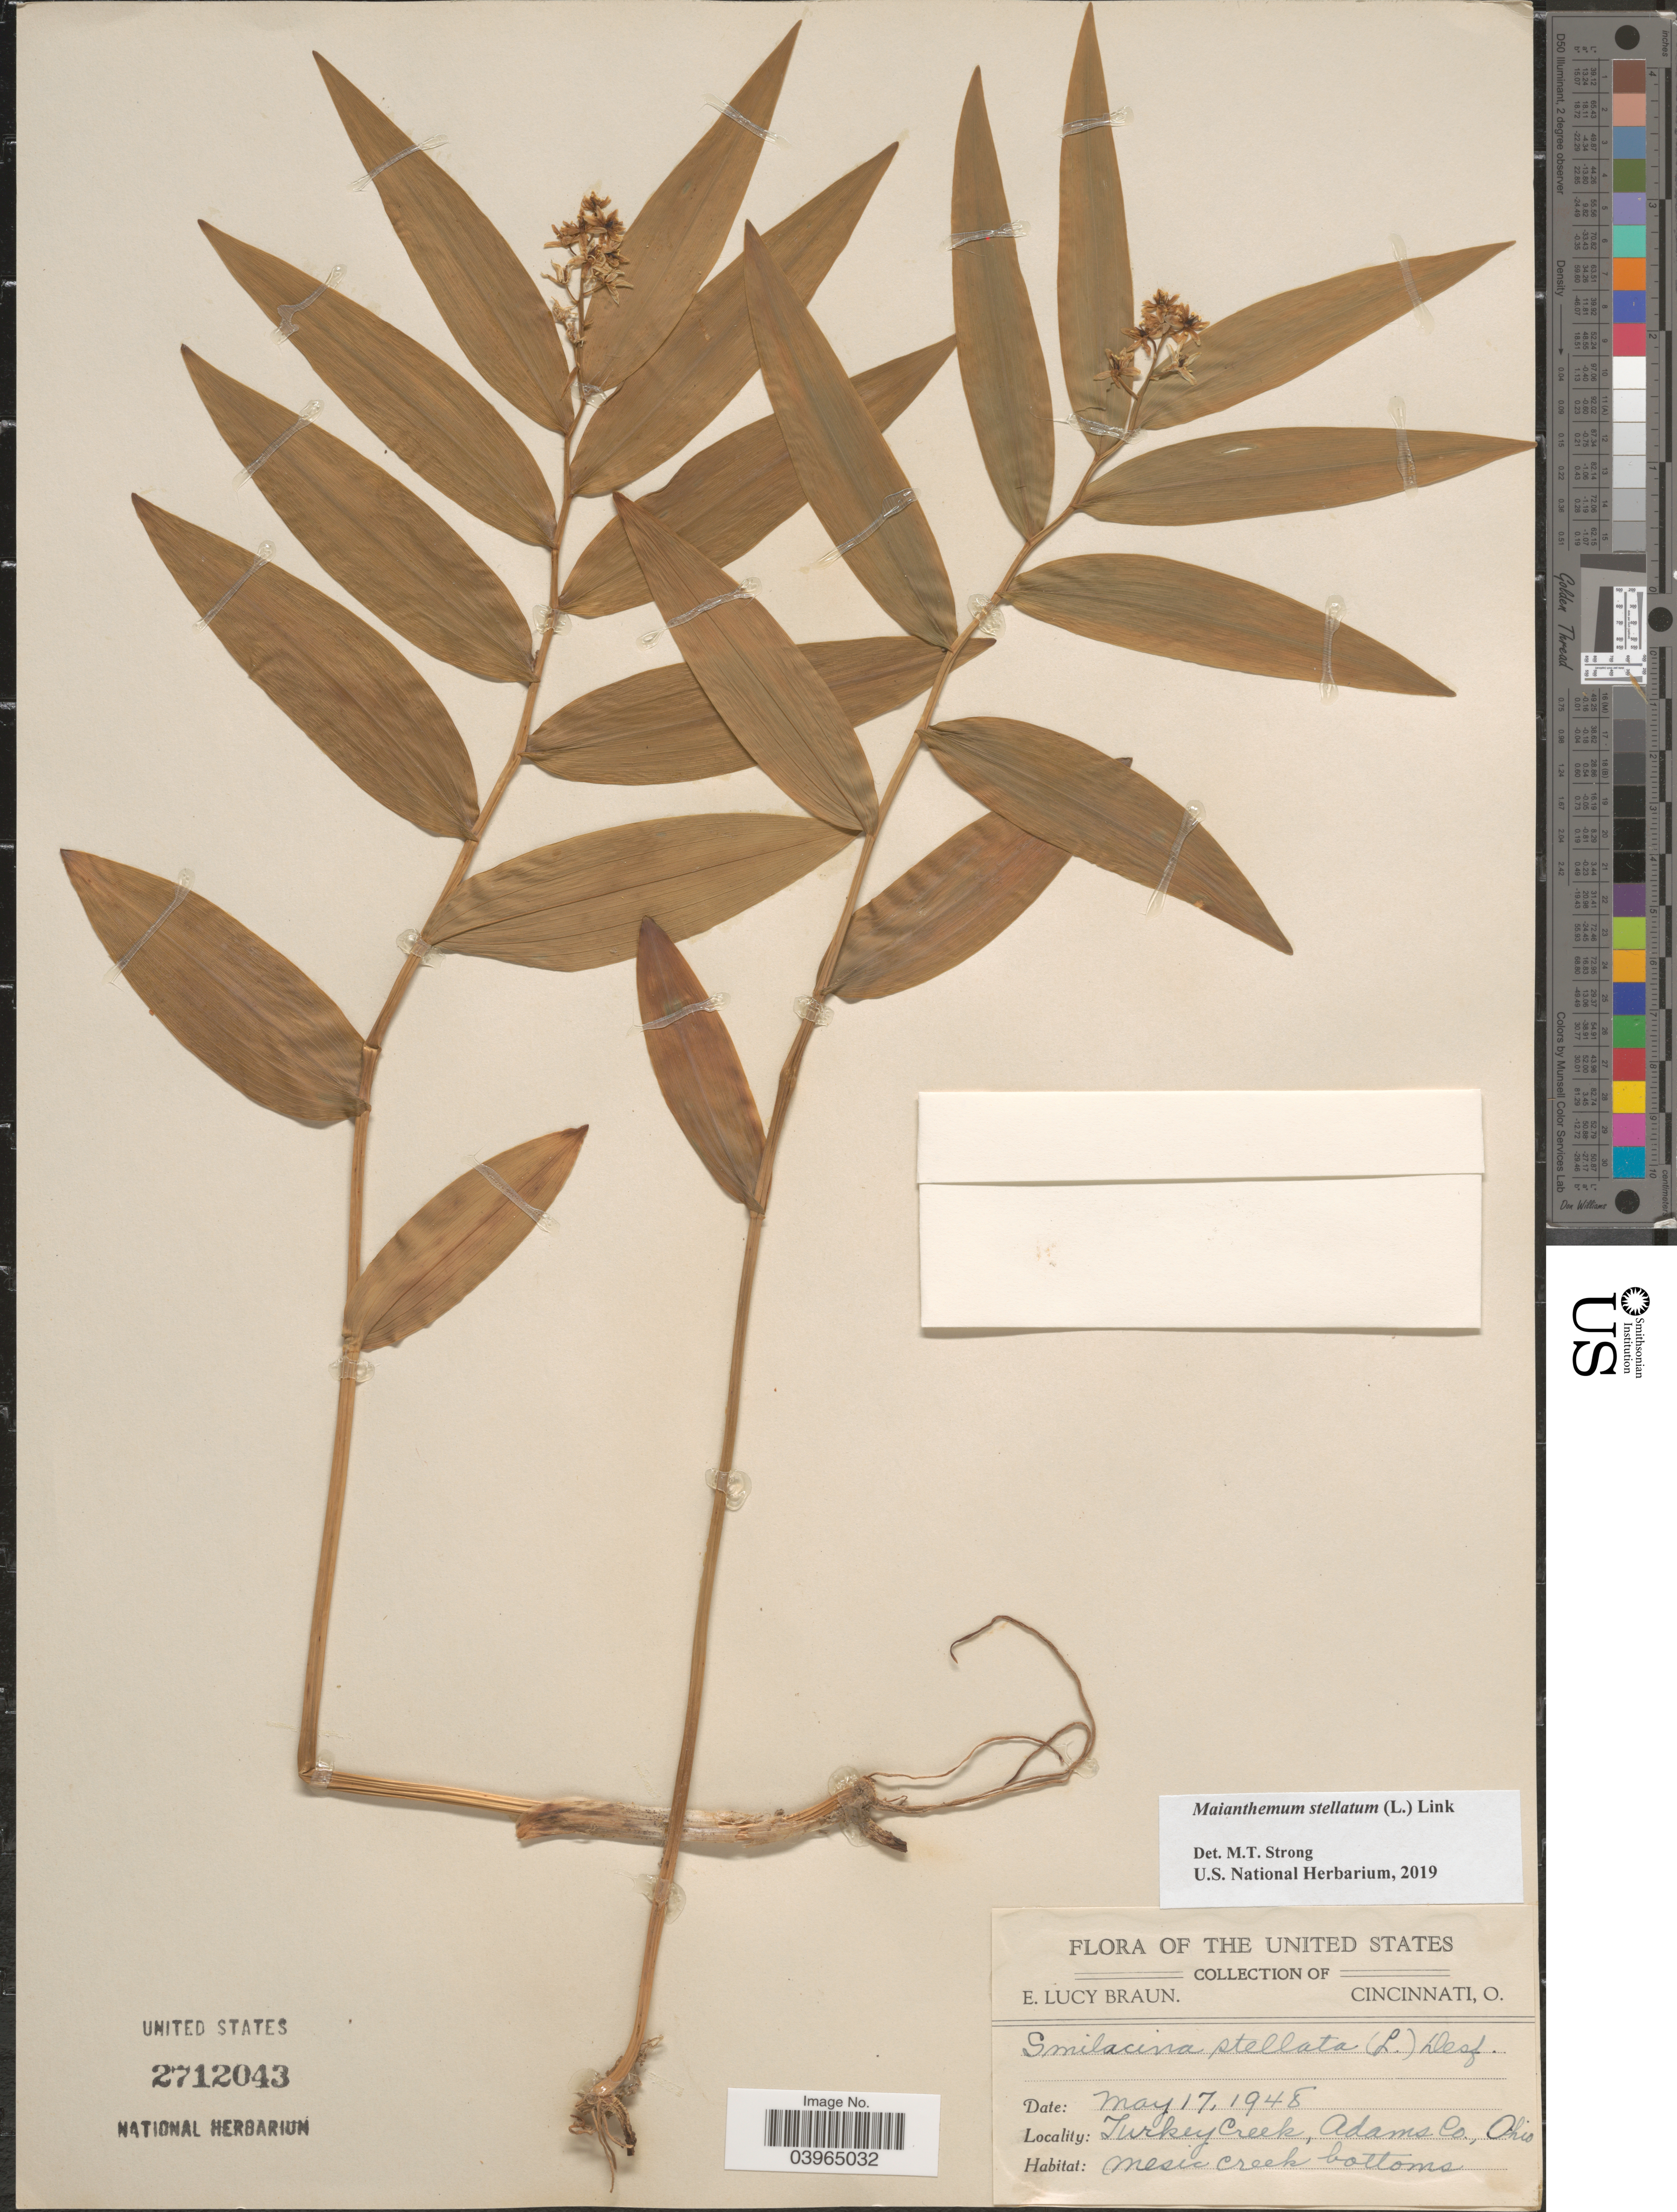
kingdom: Plantae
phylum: Tracheophyta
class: Liliopsida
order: Asparagales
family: Asparagaceae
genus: Maianthemum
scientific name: Maianthemum stellatum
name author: (L.) Link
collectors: E. L. Braun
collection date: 1948-05-17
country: United States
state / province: Ohio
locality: Turkey Creek, Adams Co. Mesic creek bottoms.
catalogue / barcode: US 2712043